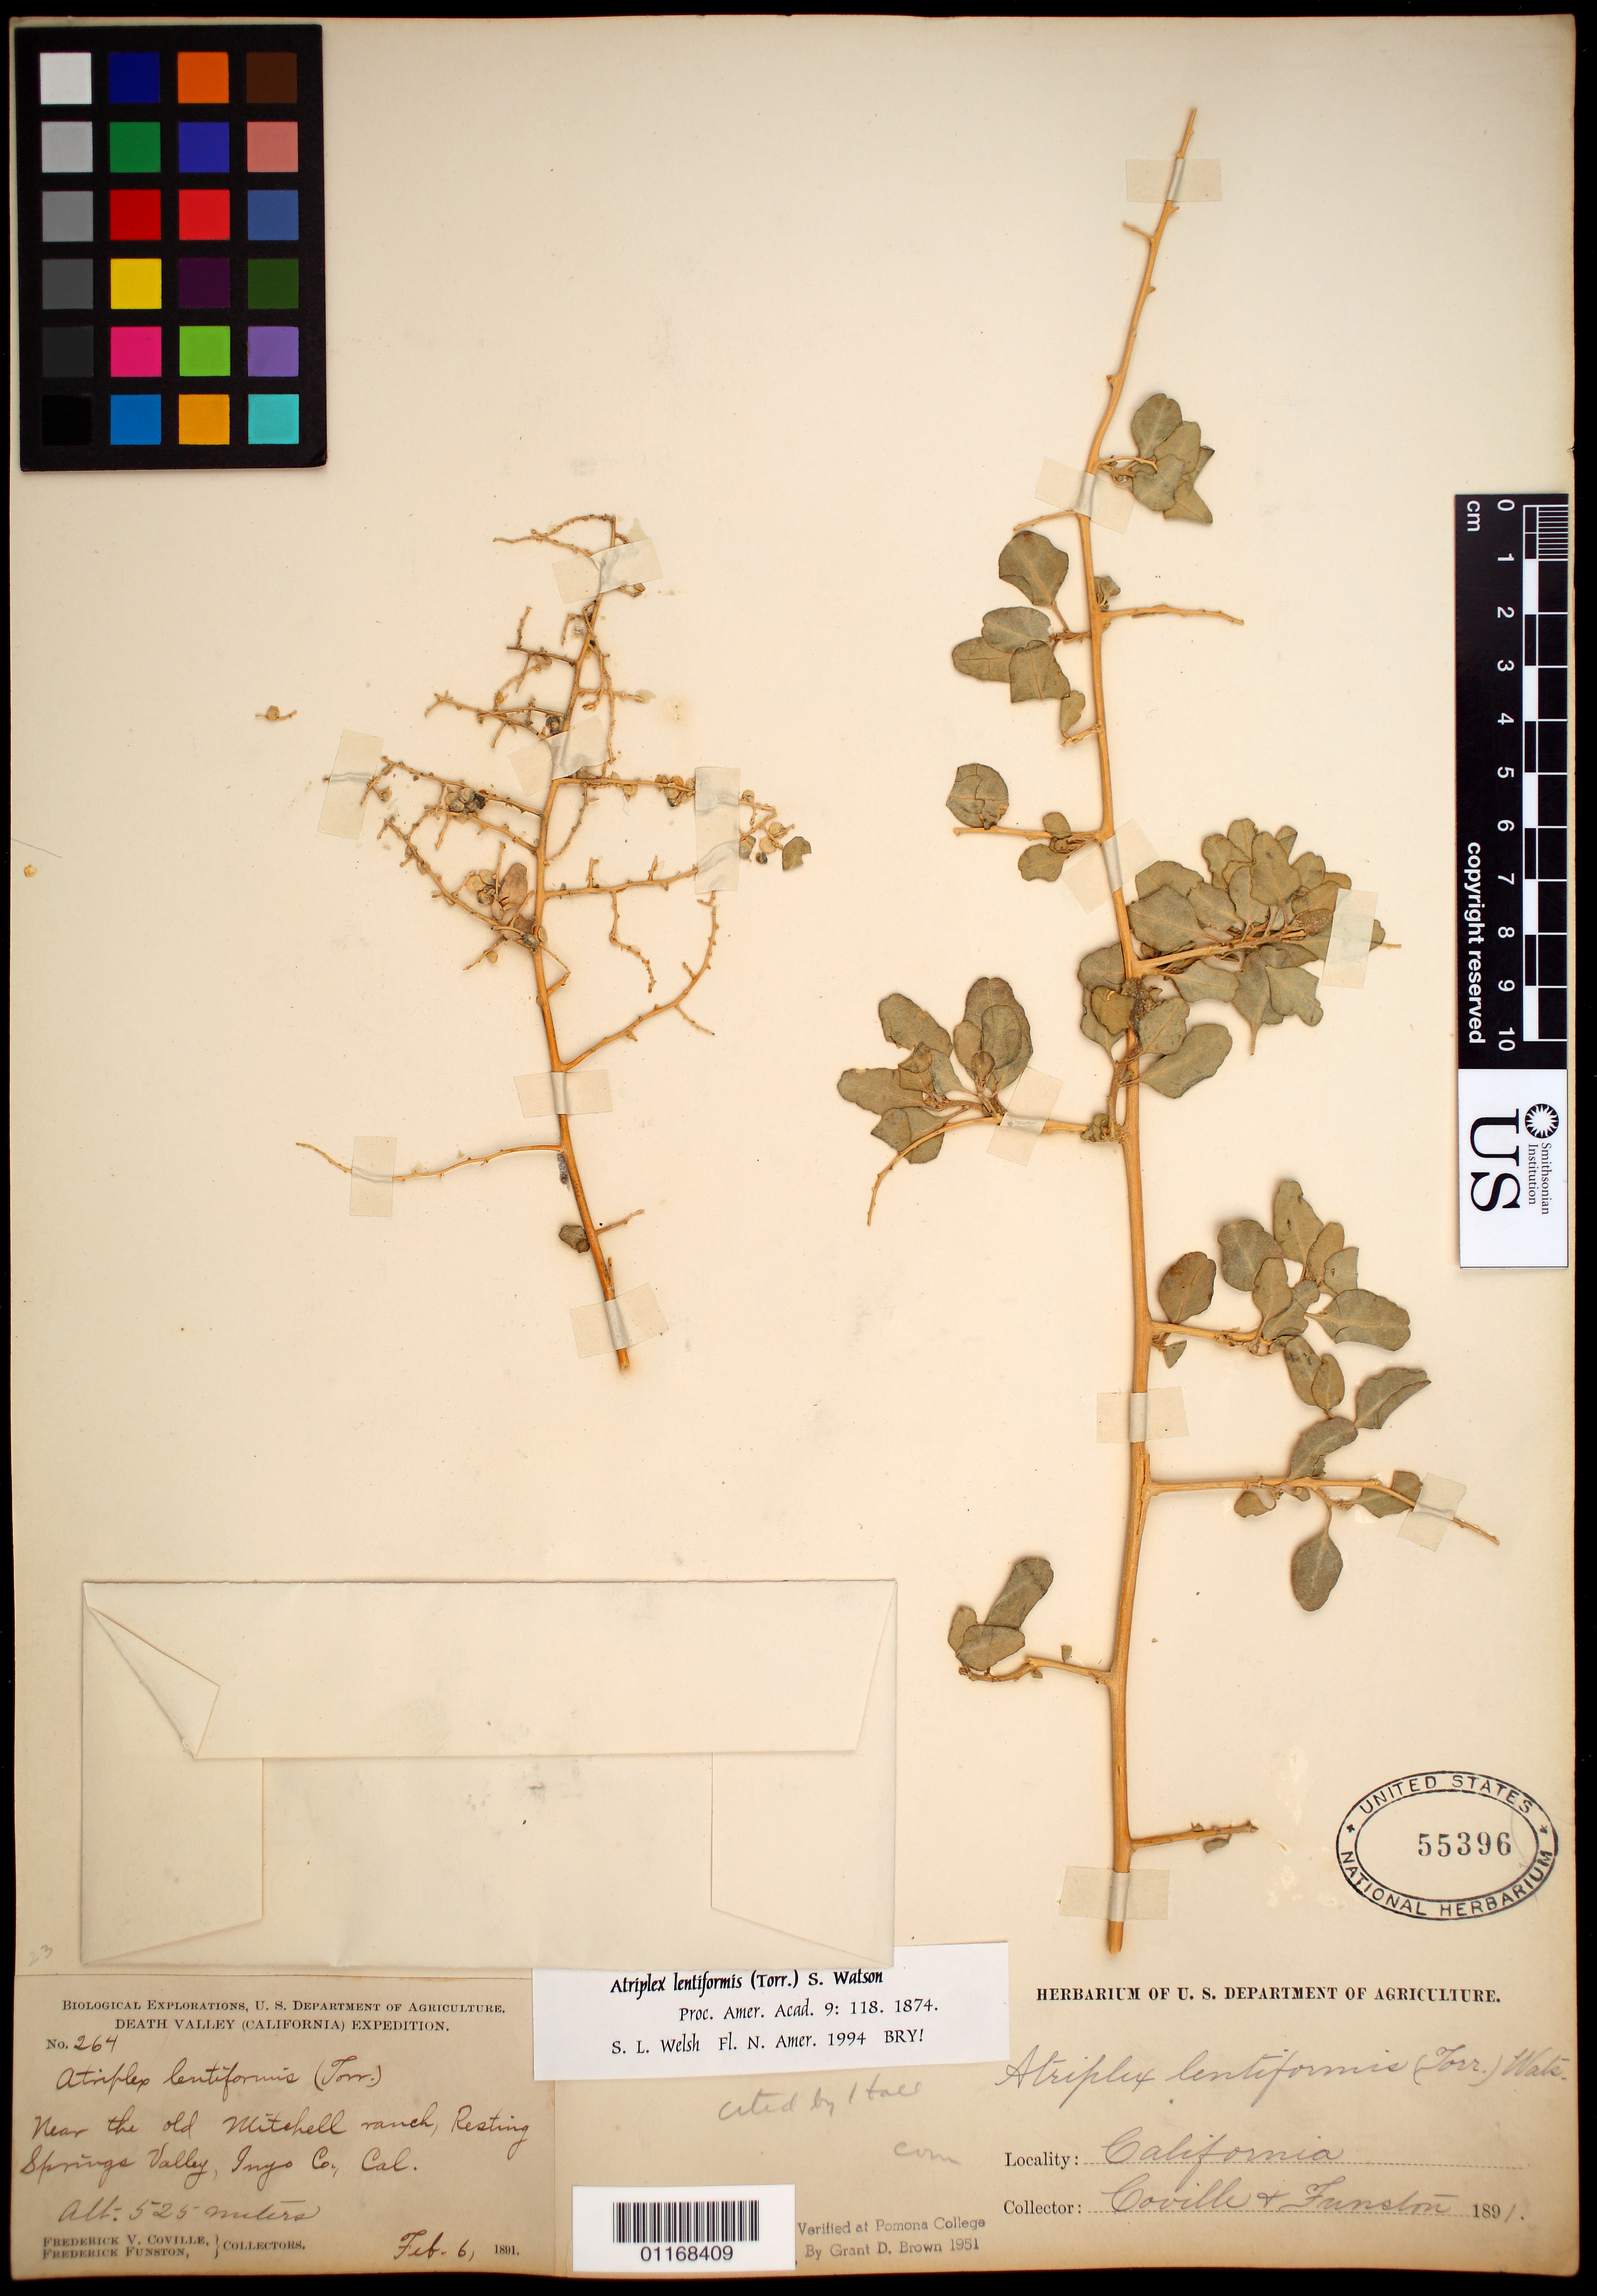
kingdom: Plantae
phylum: Tracheophyta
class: Magnoliopsida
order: Caryophyllales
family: Amaranthaceae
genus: Atriplex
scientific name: Atriplex lentiformis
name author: (Torr.) S. Watson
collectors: F. V. Coville & F. Funston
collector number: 264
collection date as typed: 06 Feb 1891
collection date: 1891-02-06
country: United States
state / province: California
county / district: Inyo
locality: Near the old Mitchell Ranch, Resting Spring Valley.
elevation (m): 525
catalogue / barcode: US 55396